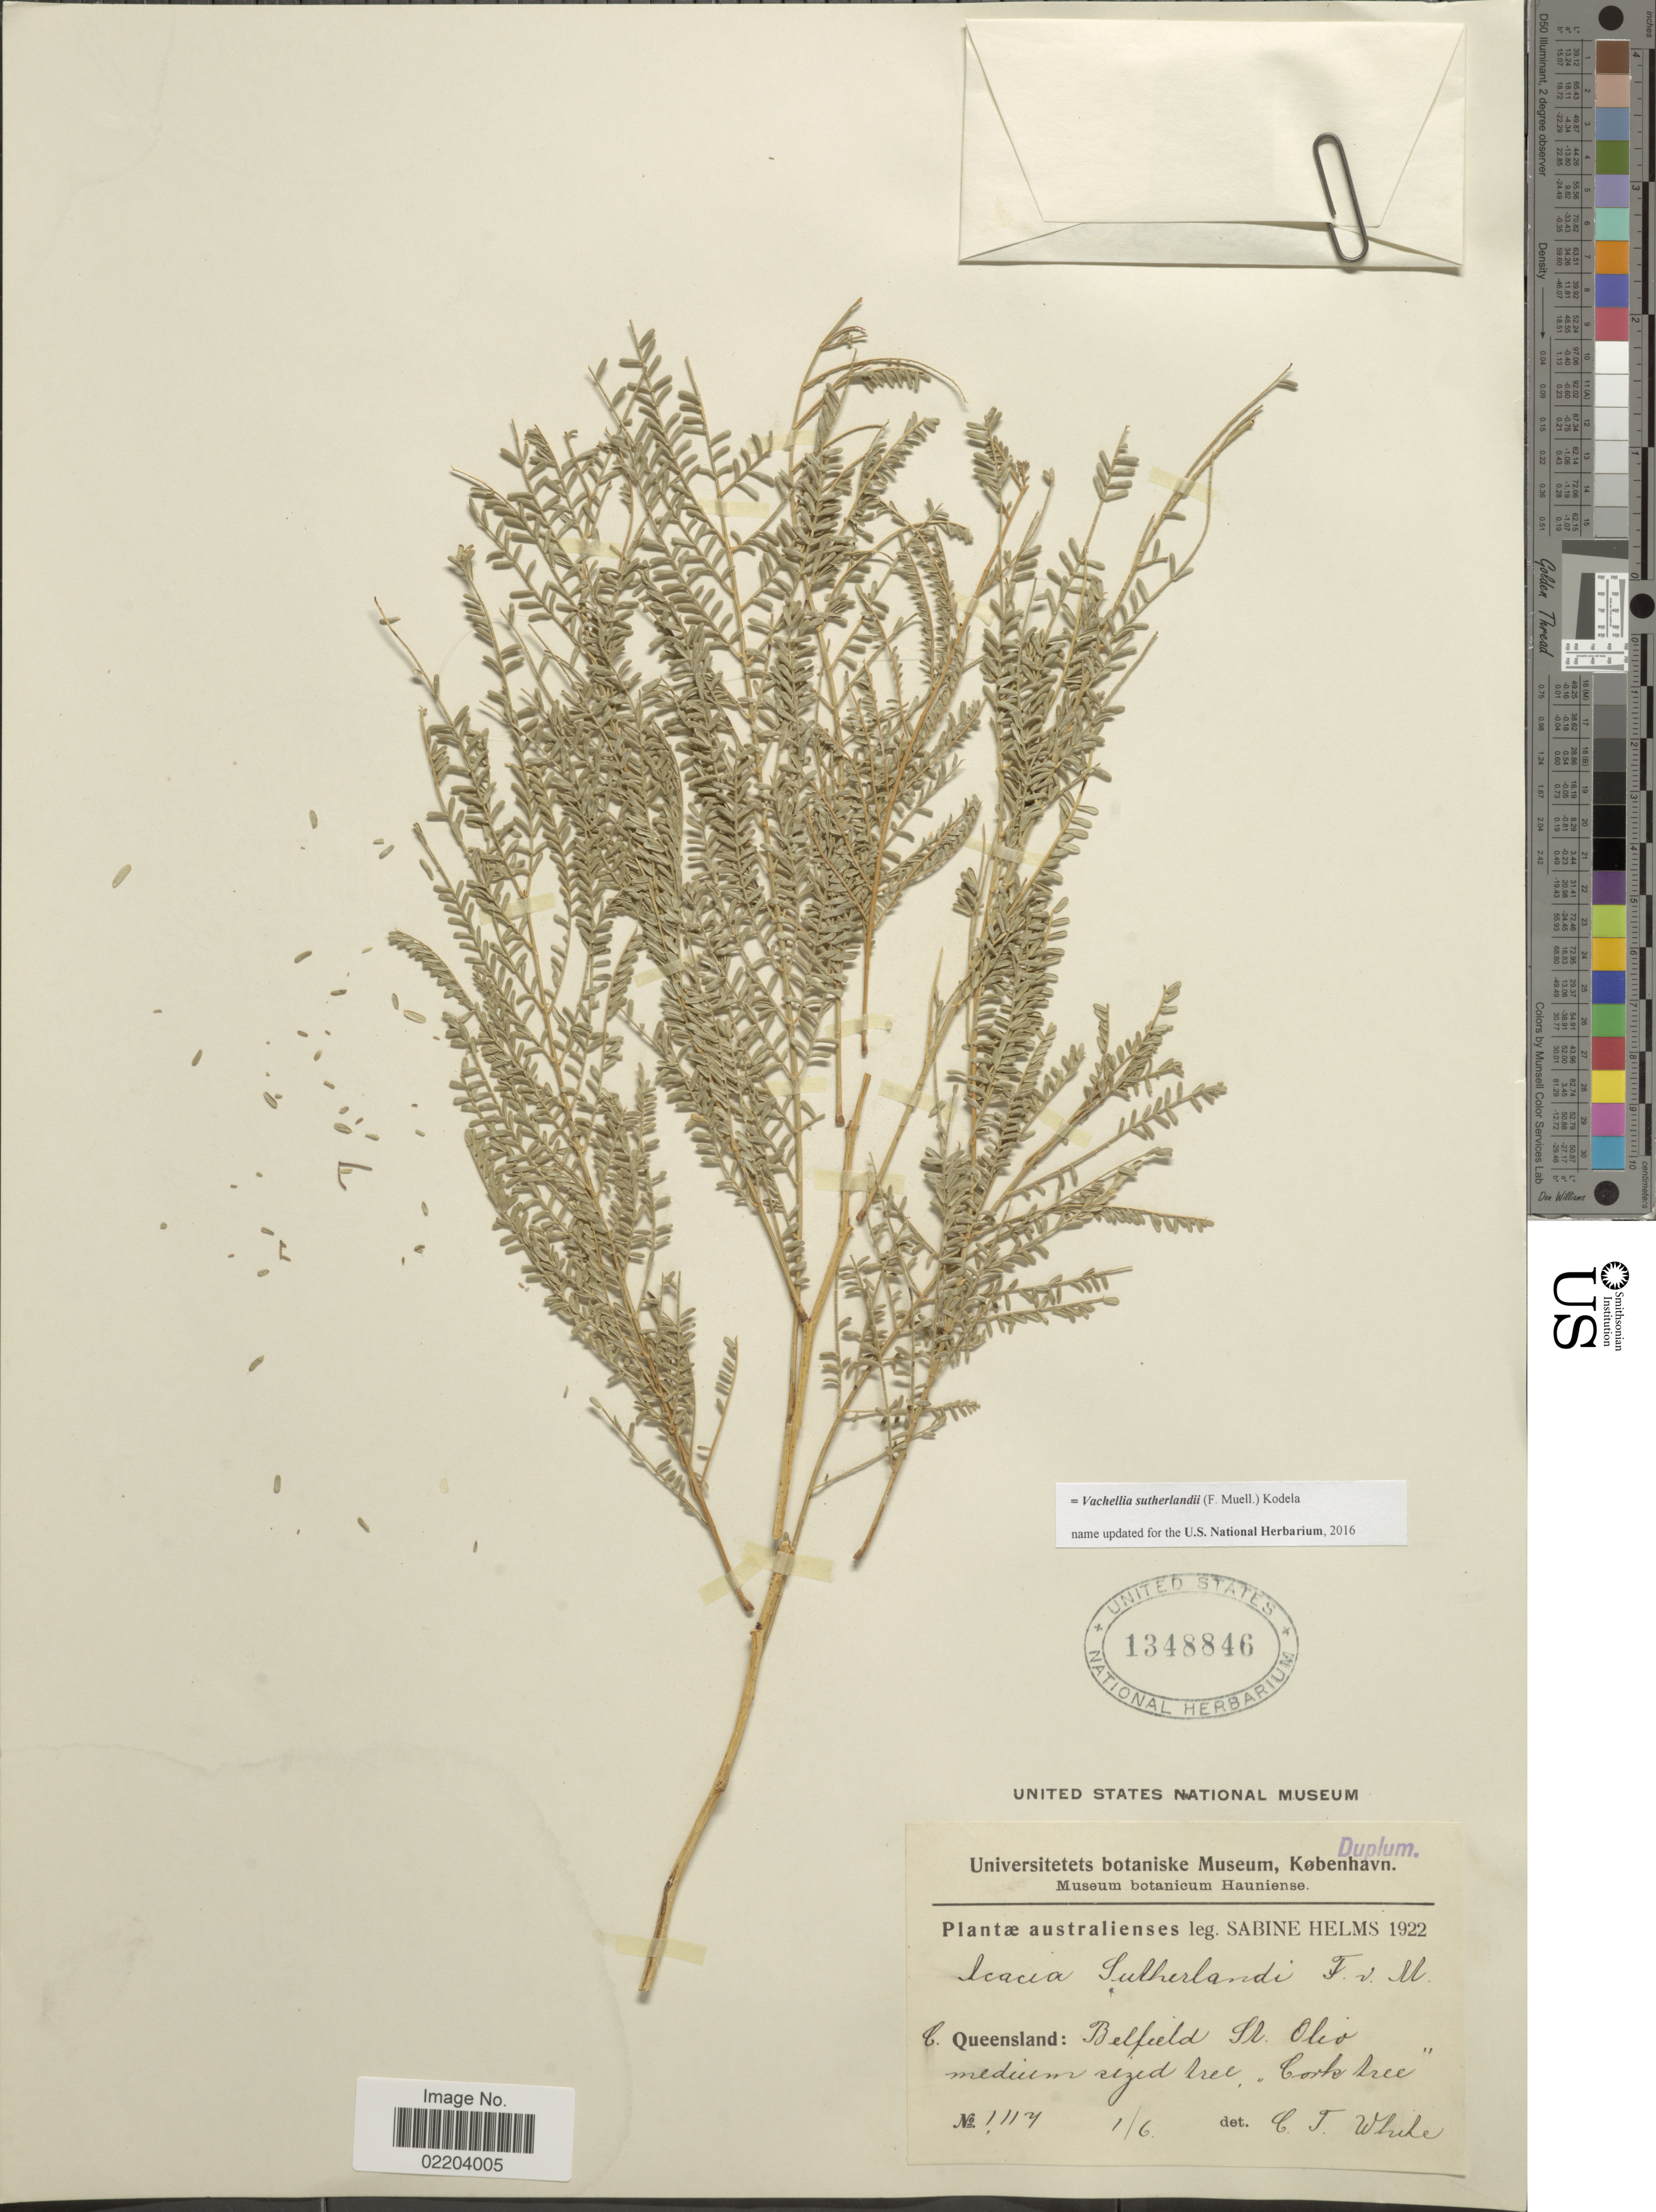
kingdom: Plantae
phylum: Tracheophyta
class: Magnoliopsida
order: Fabales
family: Fabaceae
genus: Vachellia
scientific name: Vachellia sutherlandii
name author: (F. Muell.) Kodela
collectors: S. Helms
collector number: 1117*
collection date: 1922-06-01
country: Australia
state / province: Queensland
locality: C. Queensland: Belfield St. Olio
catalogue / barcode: US 1348846